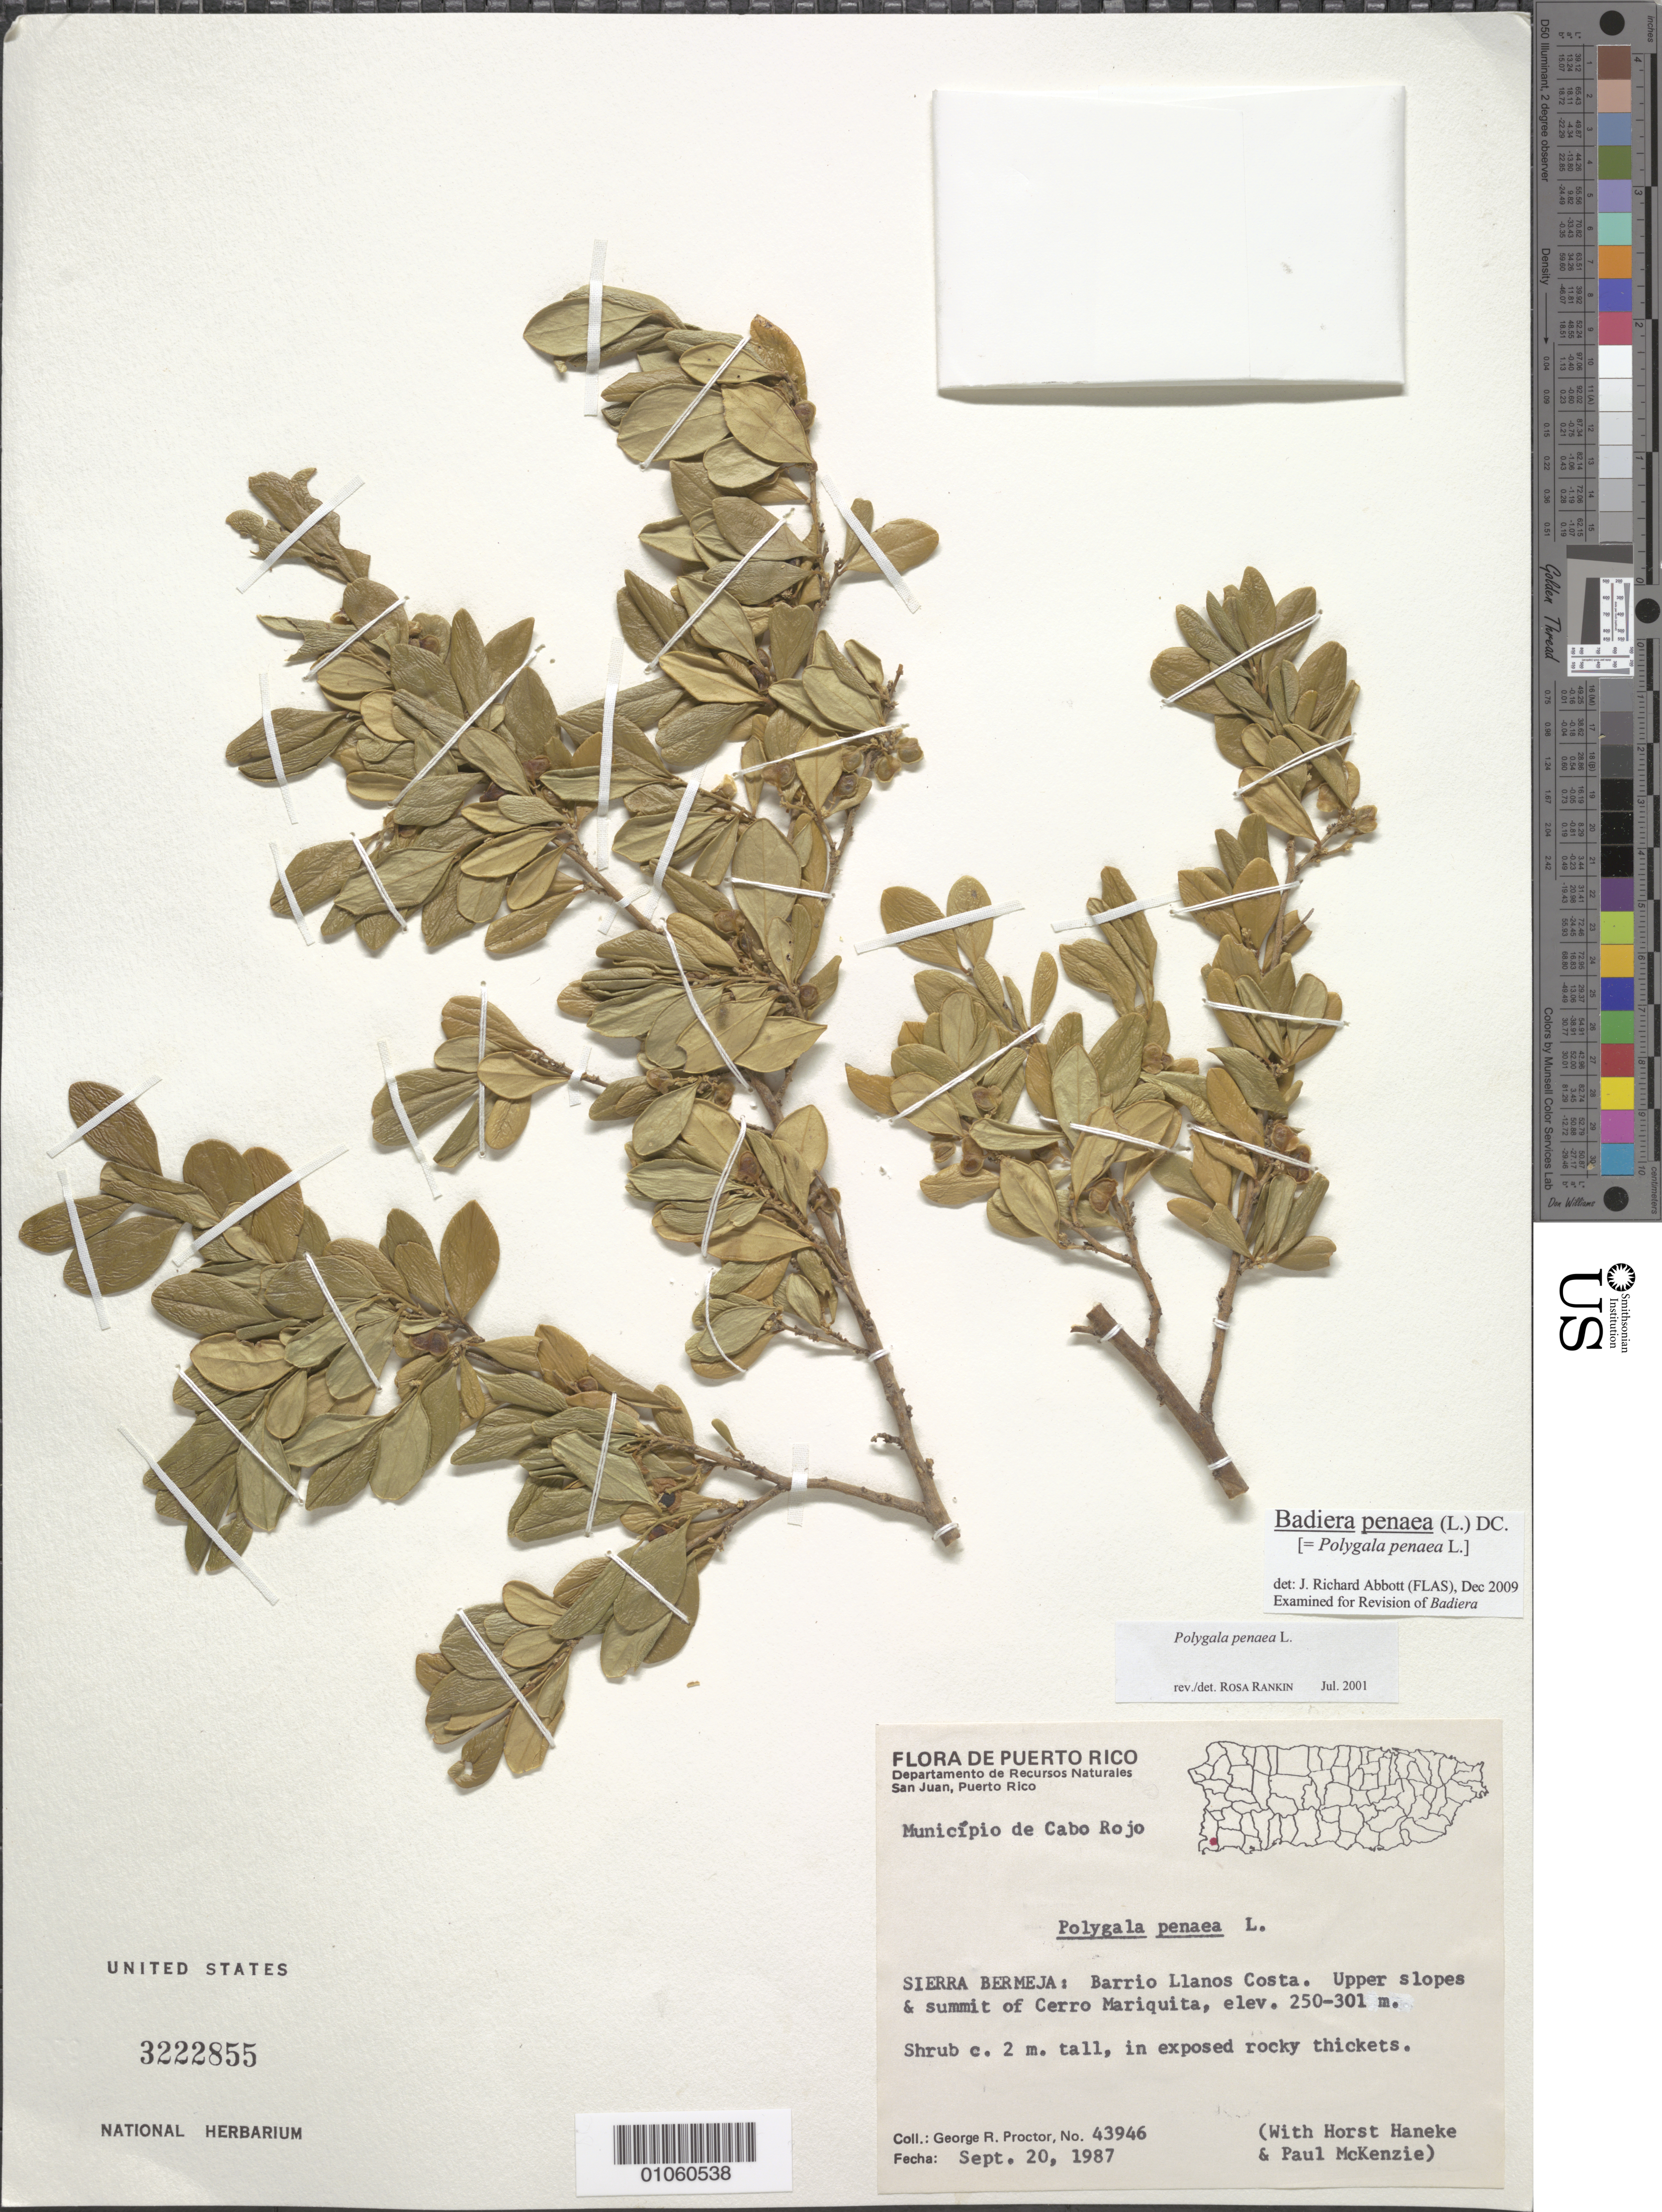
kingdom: Plantae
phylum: Tracheophyta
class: Magnoliopsida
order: Fabales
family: Polygalaceae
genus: Badiera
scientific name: Badiera penaea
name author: (L.) DC.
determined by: Abbott, J. R., (FLAS)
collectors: G. R. Proctor, H. Haneke & P. Mckenzie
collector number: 43946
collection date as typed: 20 Sep 1987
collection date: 1987-09-20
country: Puerto Rico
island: Puerto Rico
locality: Sierra Bermeja, Barrio Llanos Costa, upper slopes and summit of Cerro Mariquita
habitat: Exposed rocky thickets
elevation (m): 250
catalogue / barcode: US 3222855